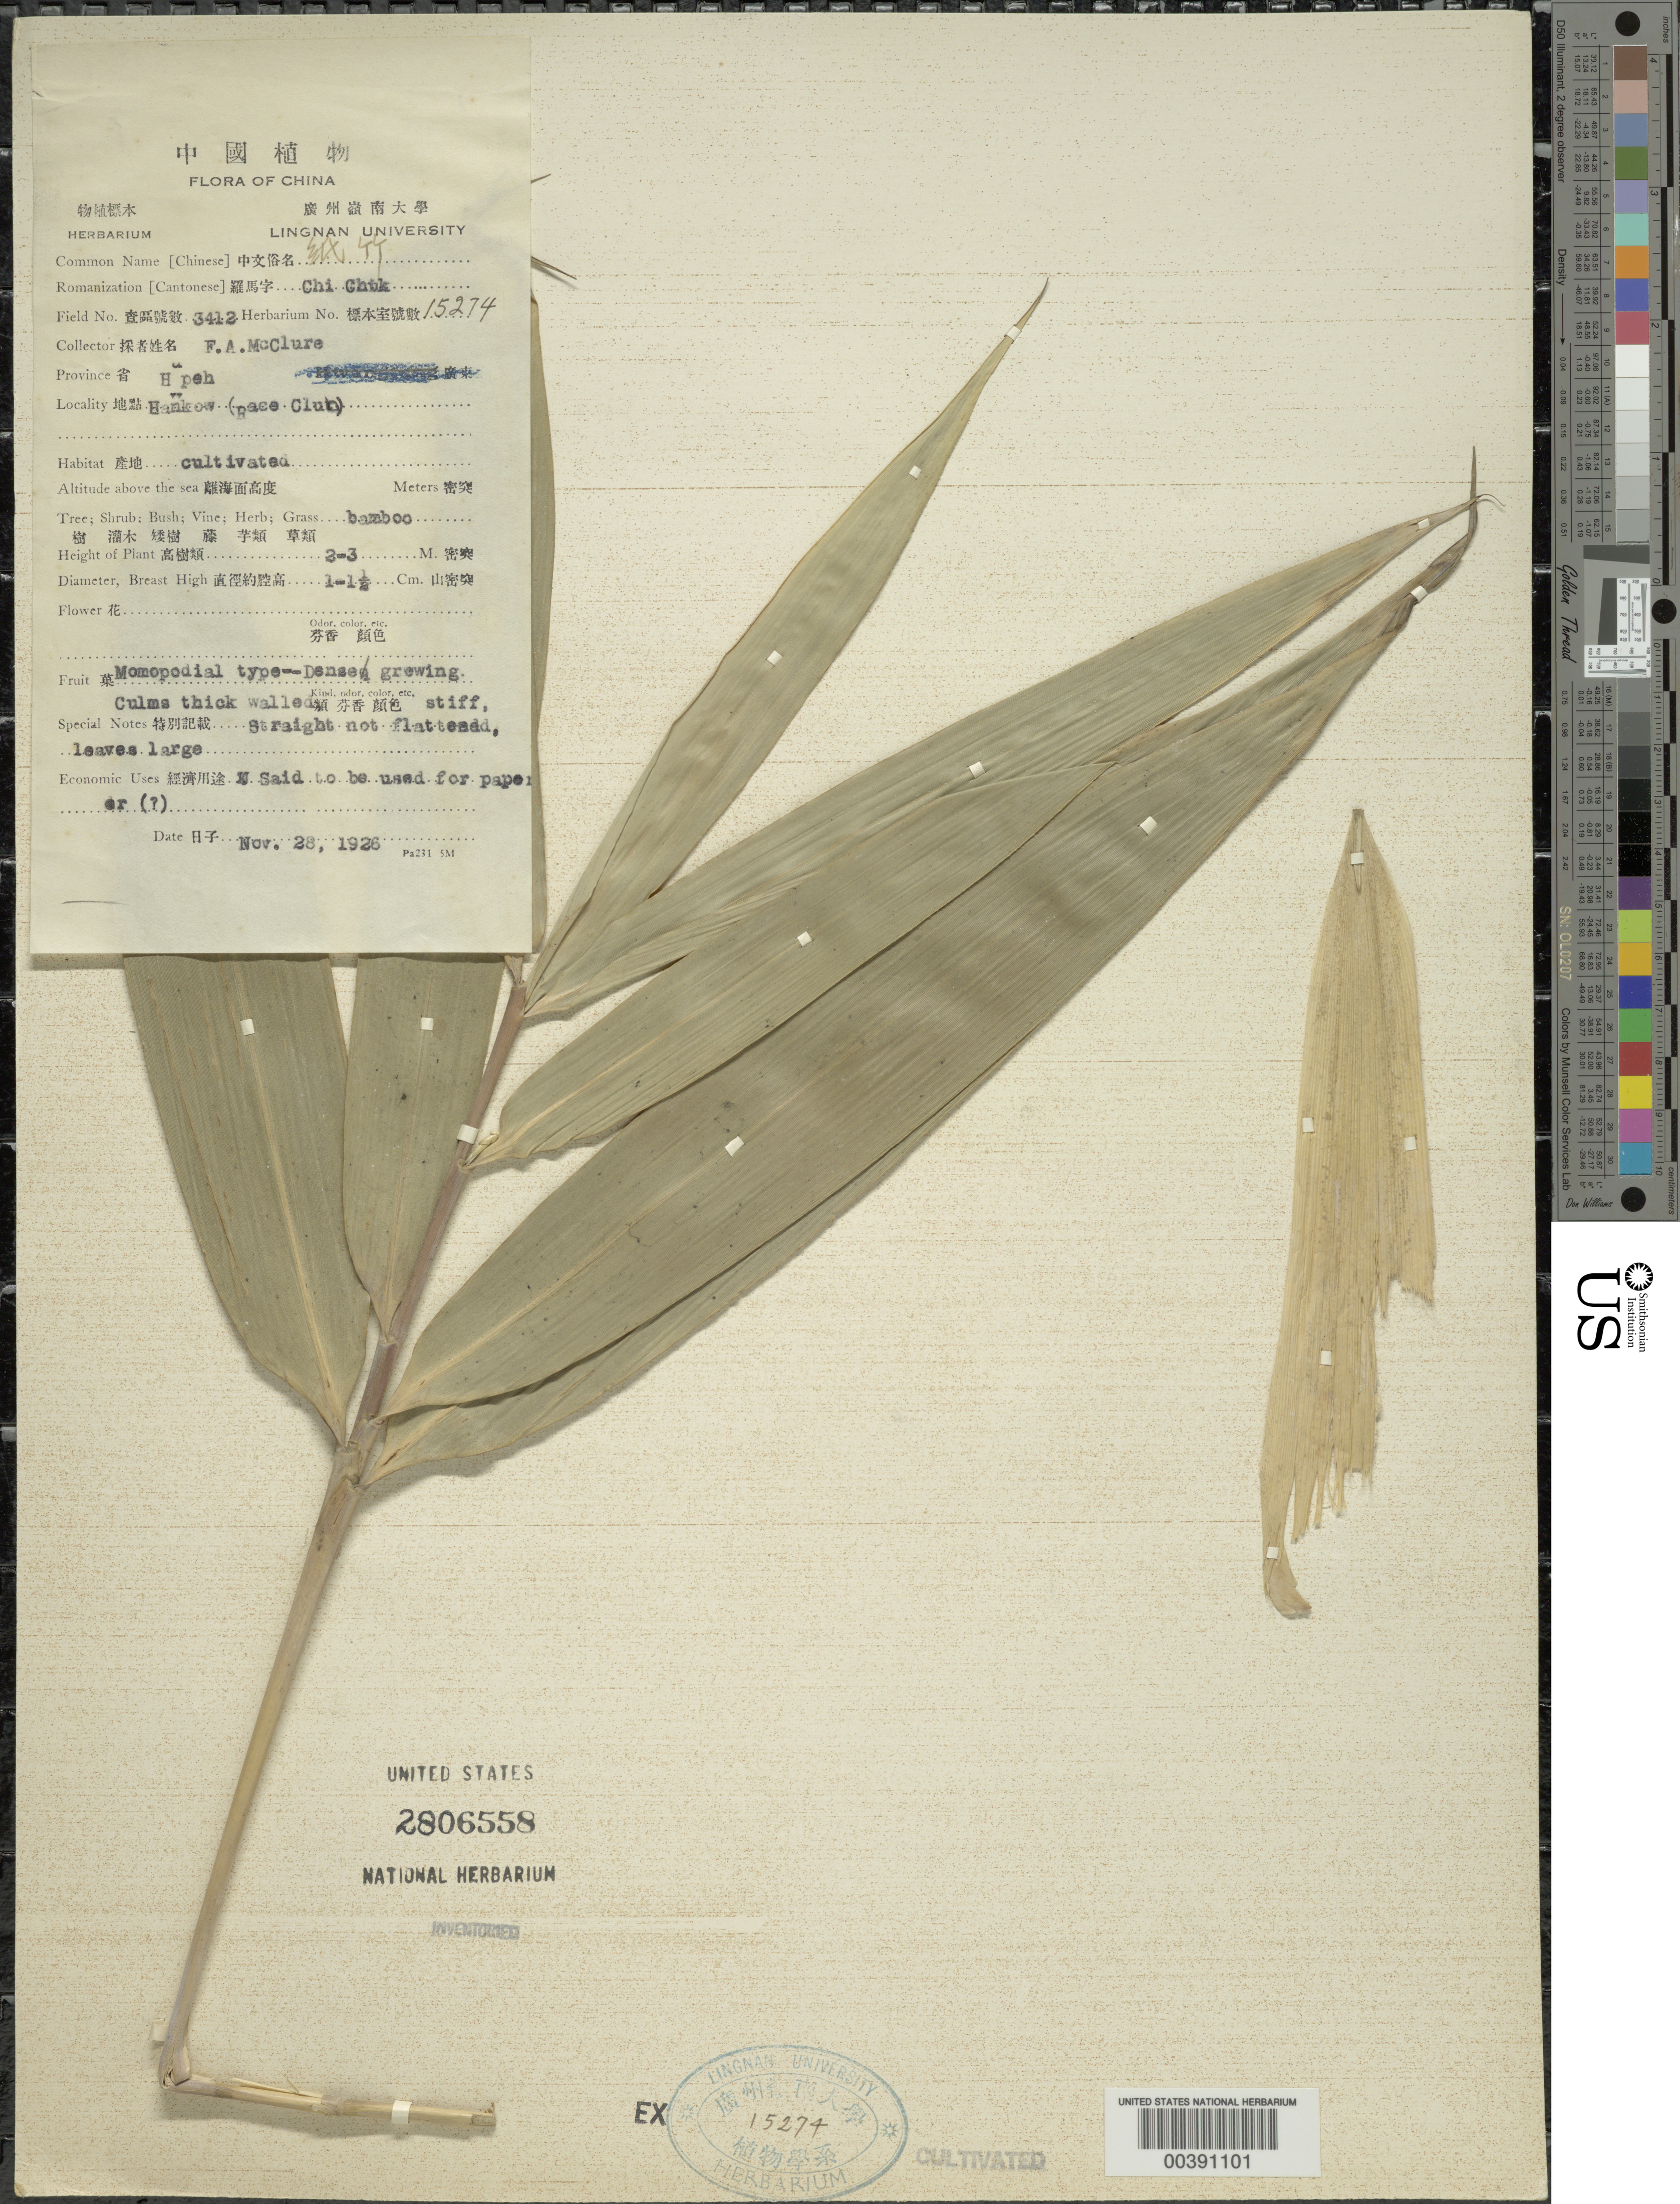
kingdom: Plantae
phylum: Tracheophyta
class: Liliopsida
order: Poales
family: Poaceae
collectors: F. A. McClure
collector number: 3412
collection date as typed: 28 Nov 1926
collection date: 1926-11-28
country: China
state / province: Hubei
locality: Hankow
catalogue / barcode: US 2806558